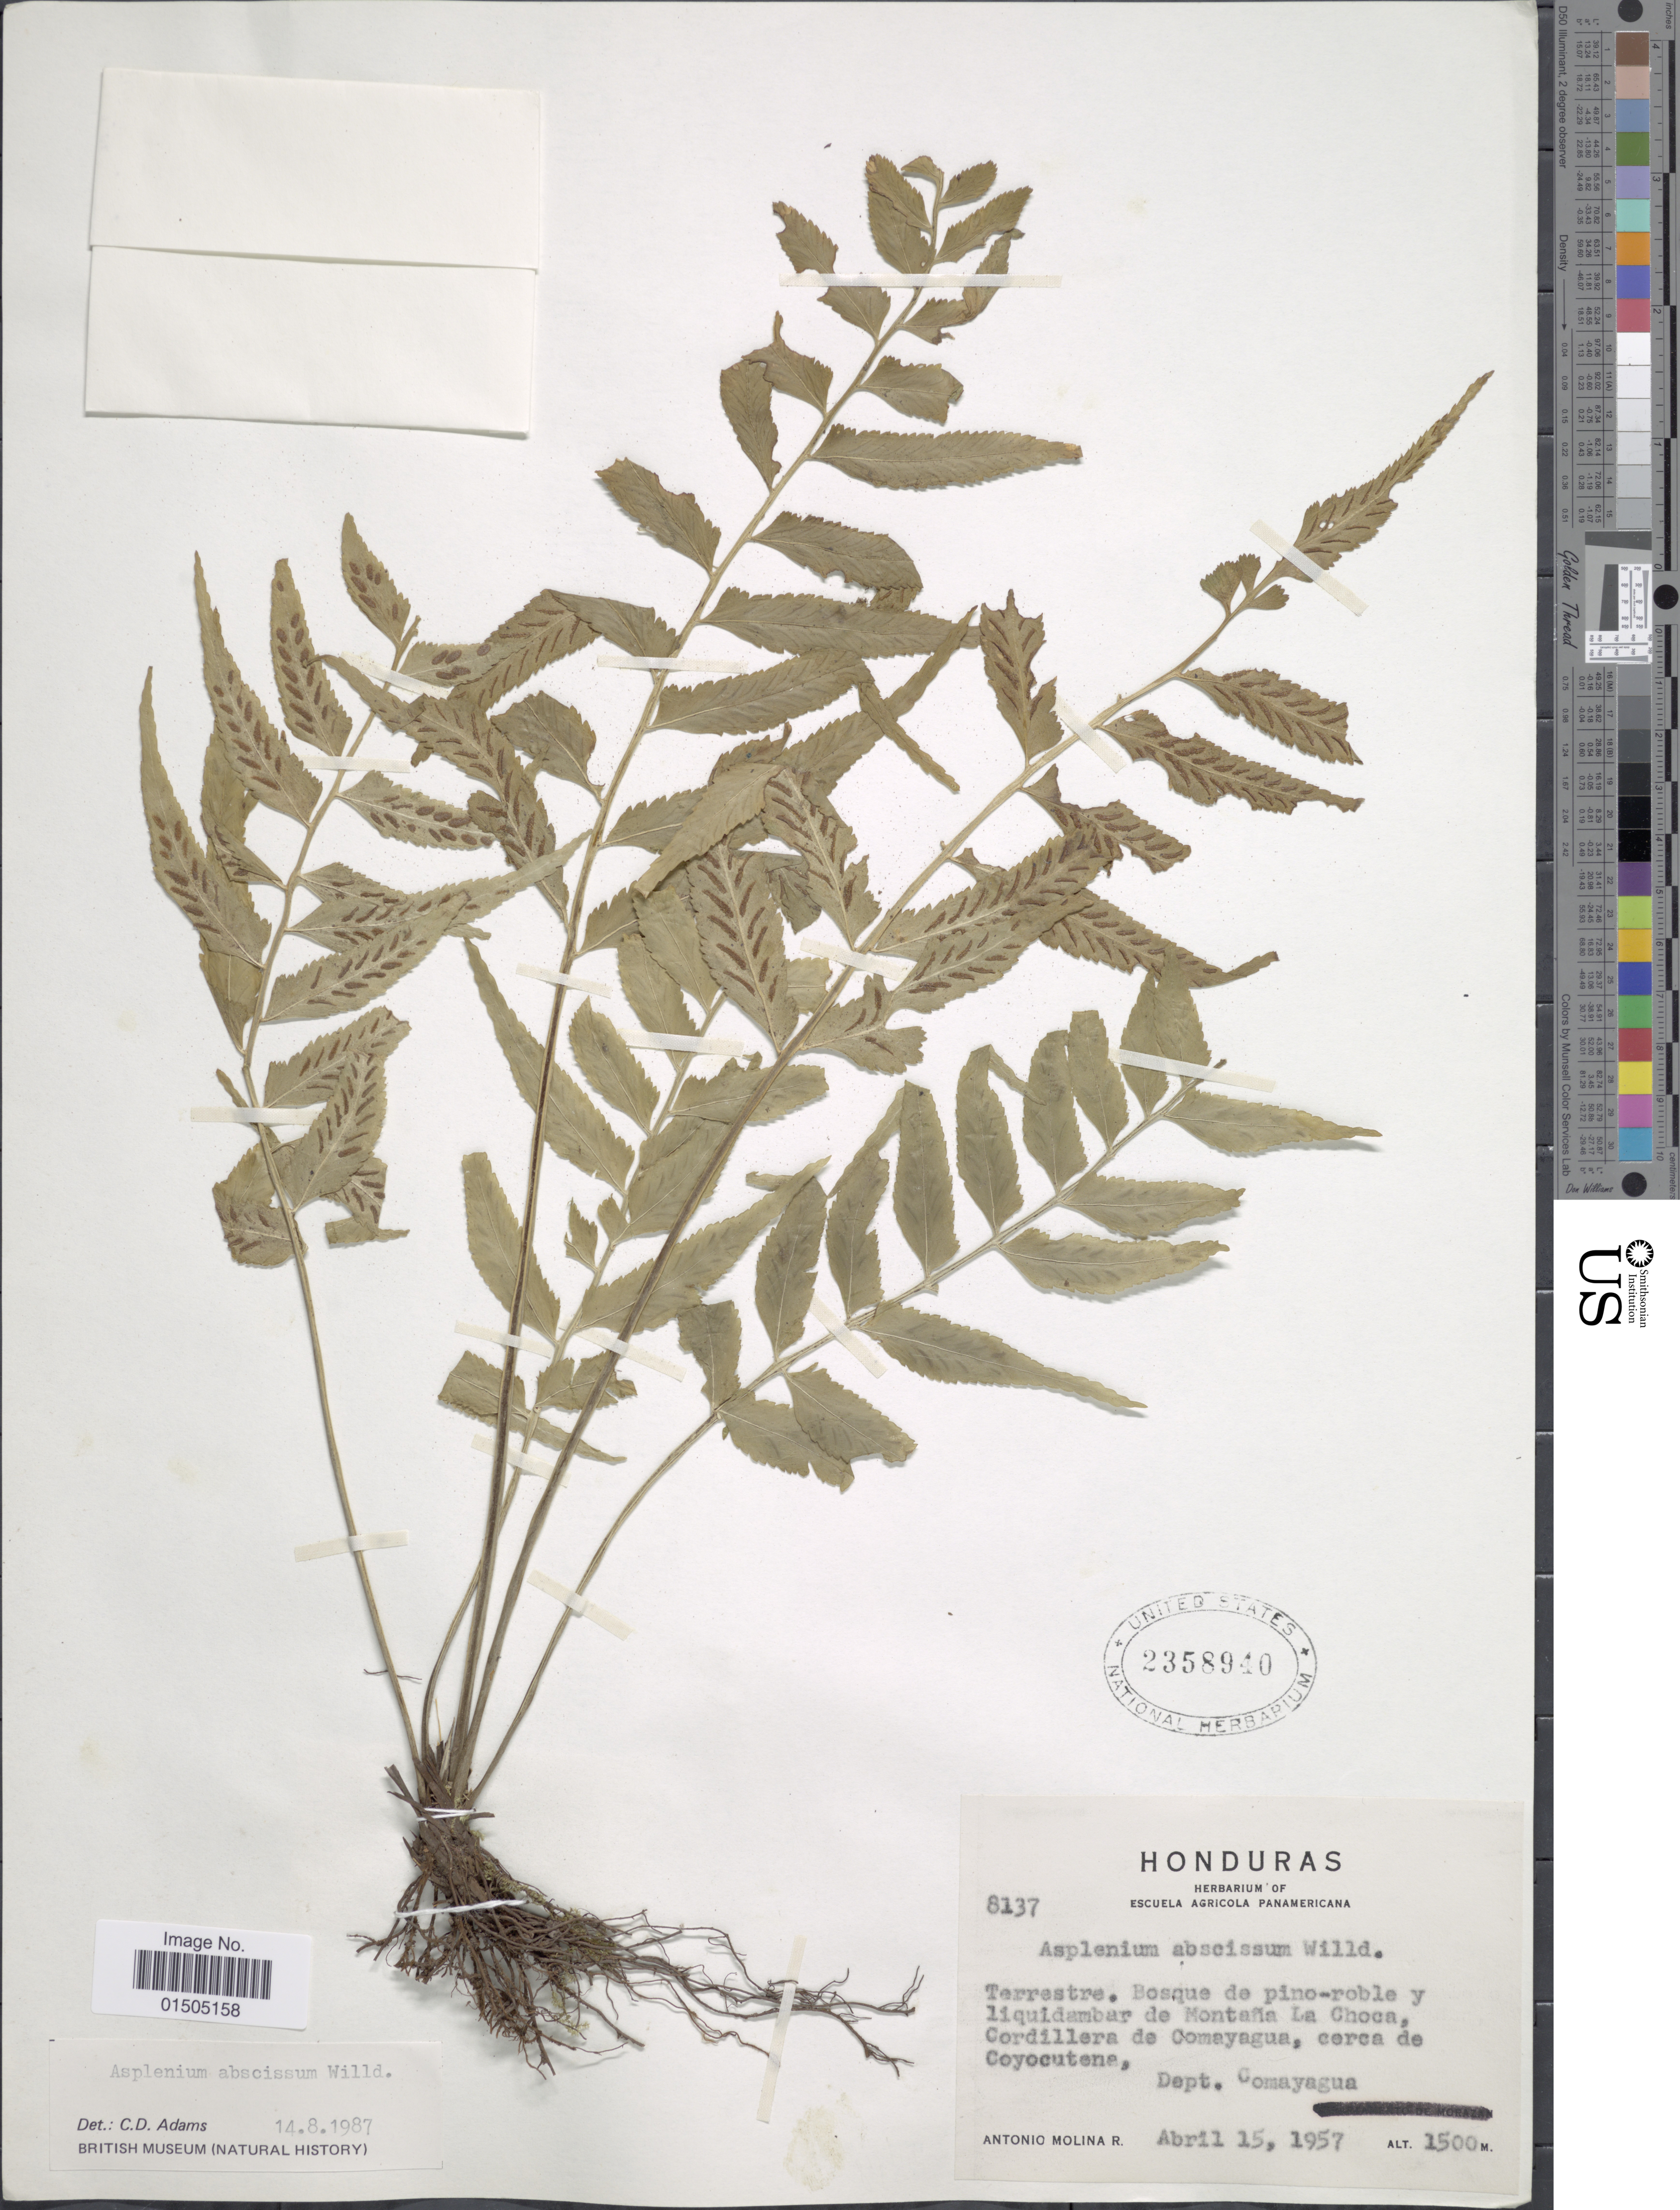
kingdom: Plantae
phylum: Tracheophyta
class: Polypodiopsida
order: Polypodiales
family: Aspleniaceae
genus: Asplenium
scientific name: Asplenium abscissum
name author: Willd.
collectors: A. Molina R.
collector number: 8137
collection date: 1957-04-15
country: Honduras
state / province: Comayagua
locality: Bosque de pino-roble y liquidambar de Montaña La Choca, Cordillera de Comayagua, cerca de Coyocutene.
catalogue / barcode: US 2358940